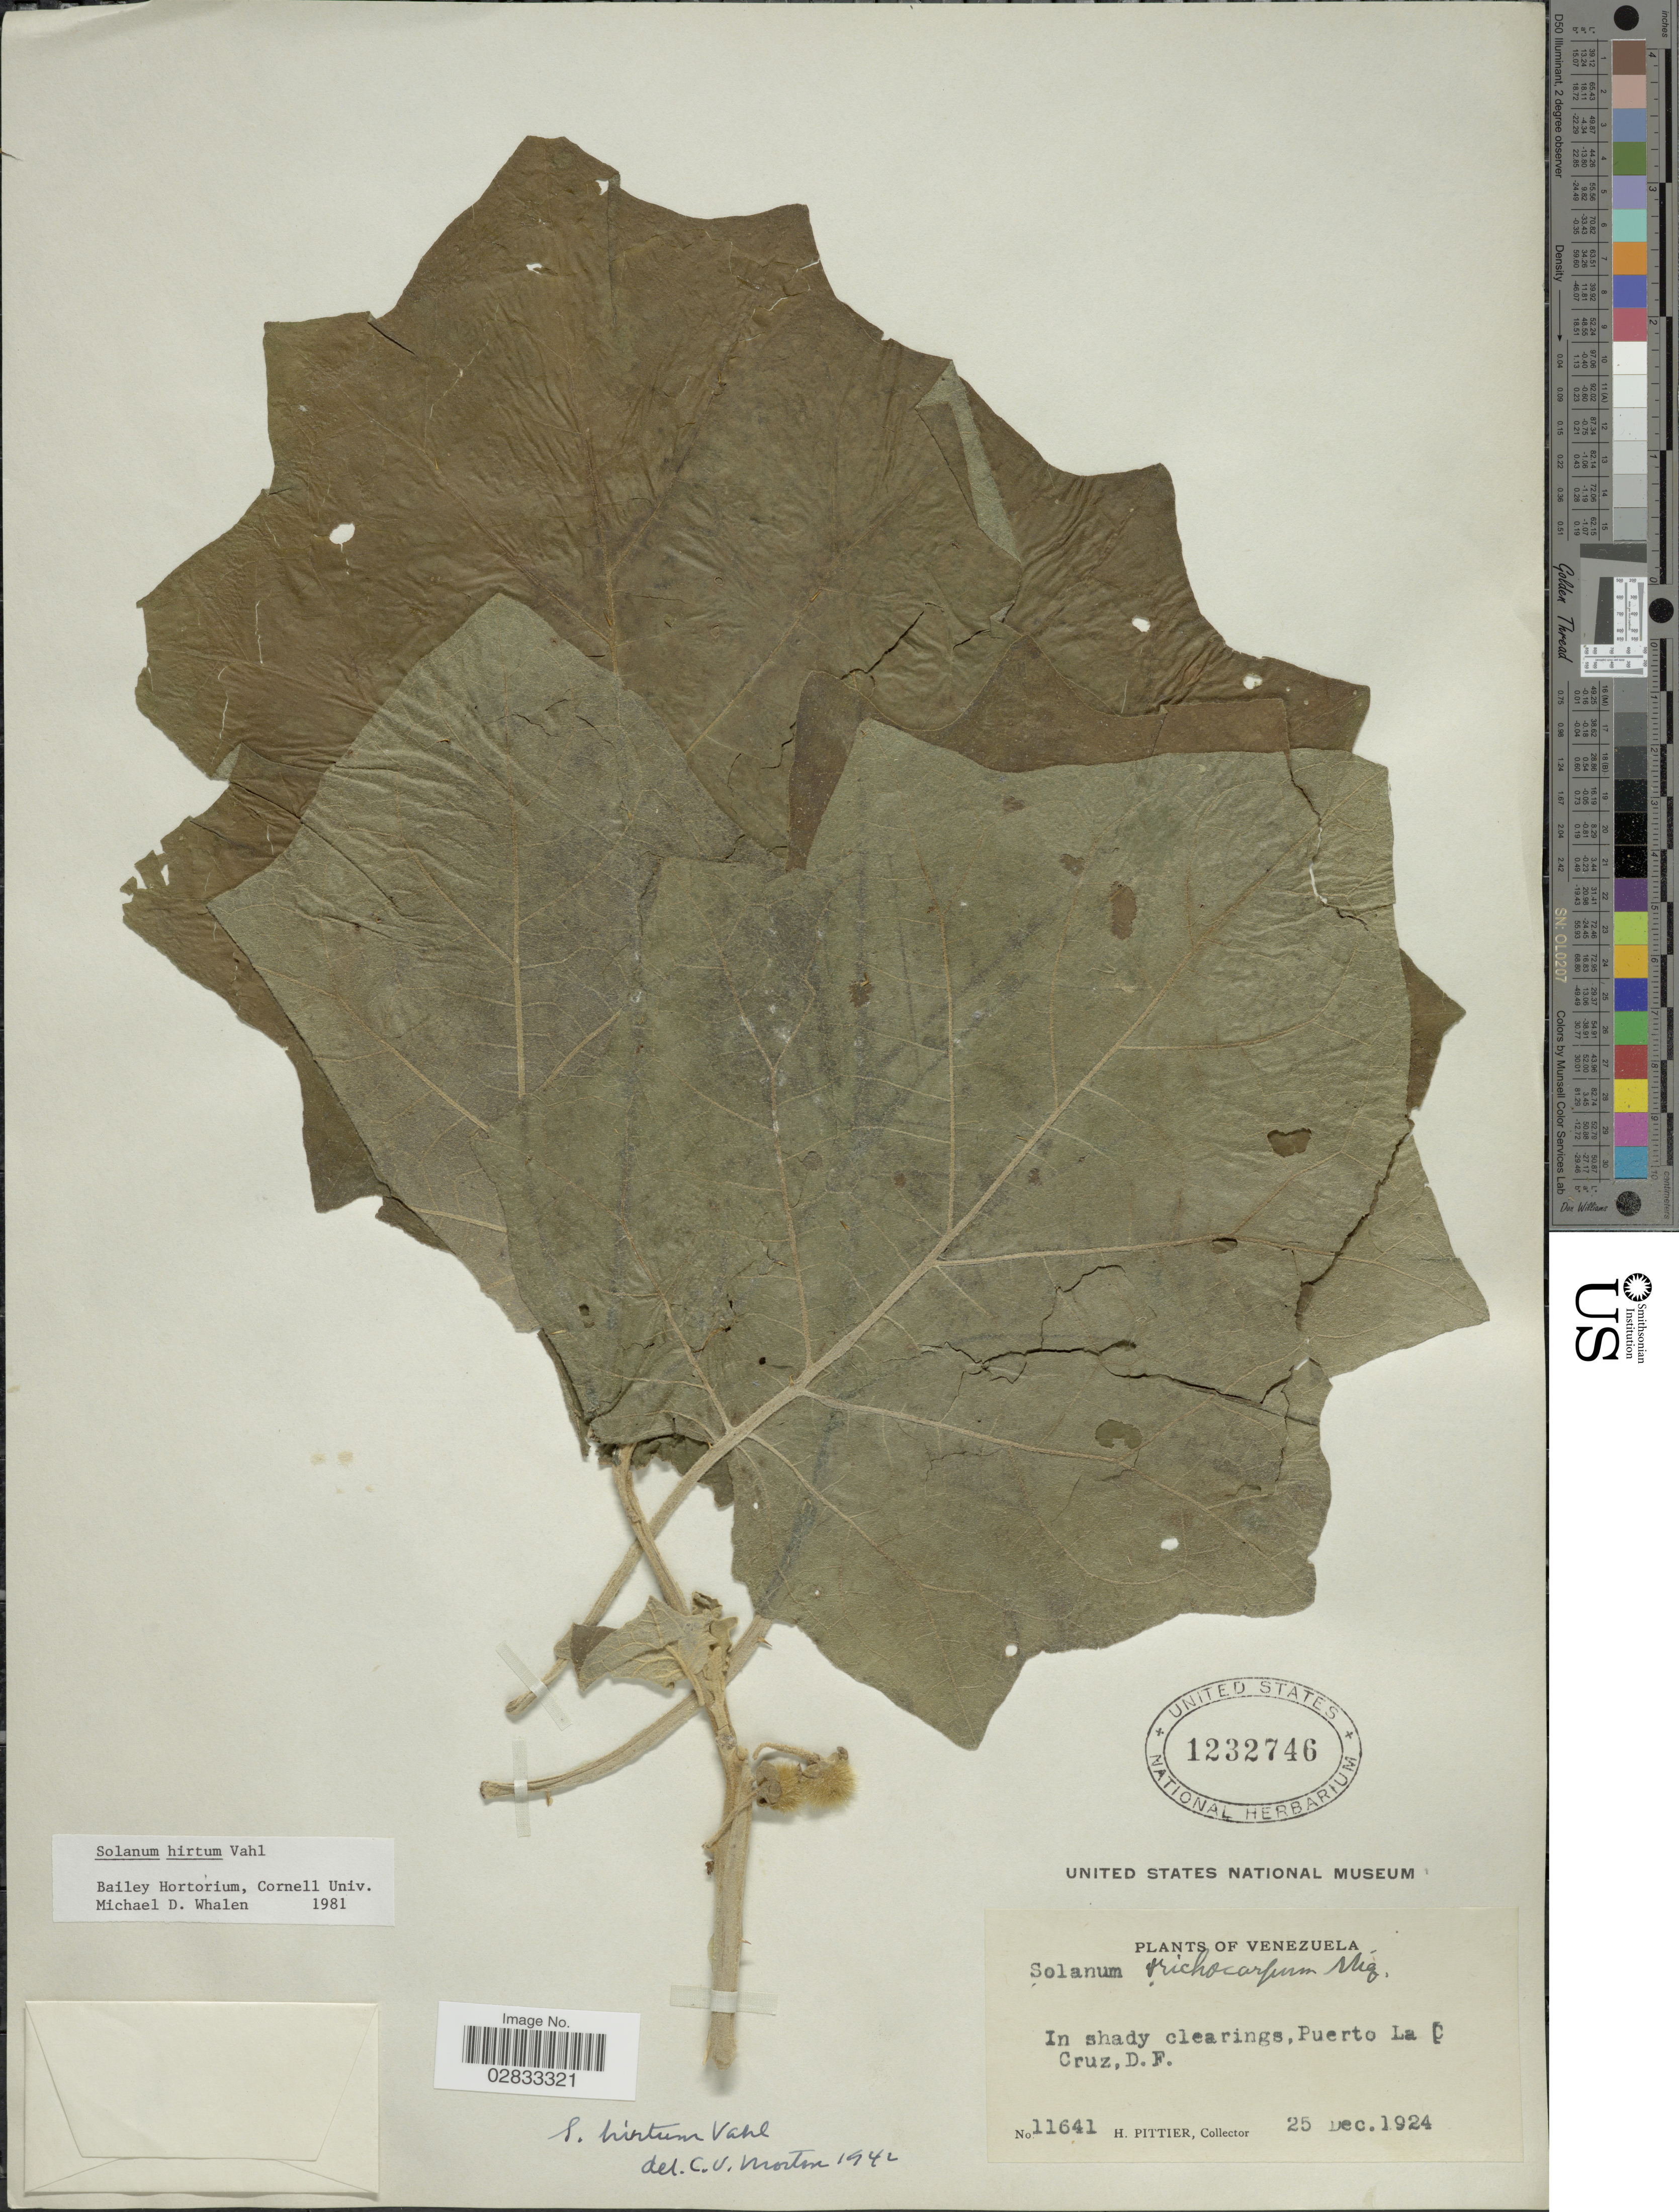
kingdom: Plantae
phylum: Tracheophyta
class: Magnoliopsida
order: Solanales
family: Solanaceae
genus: Solanum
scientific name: Solanum hirtum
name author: Vahl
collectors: H. F. Pittier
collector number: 11641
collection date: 1924-12-25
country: Venezuela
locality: Puerto La Cruz, D.F.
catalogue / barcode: US 1232746